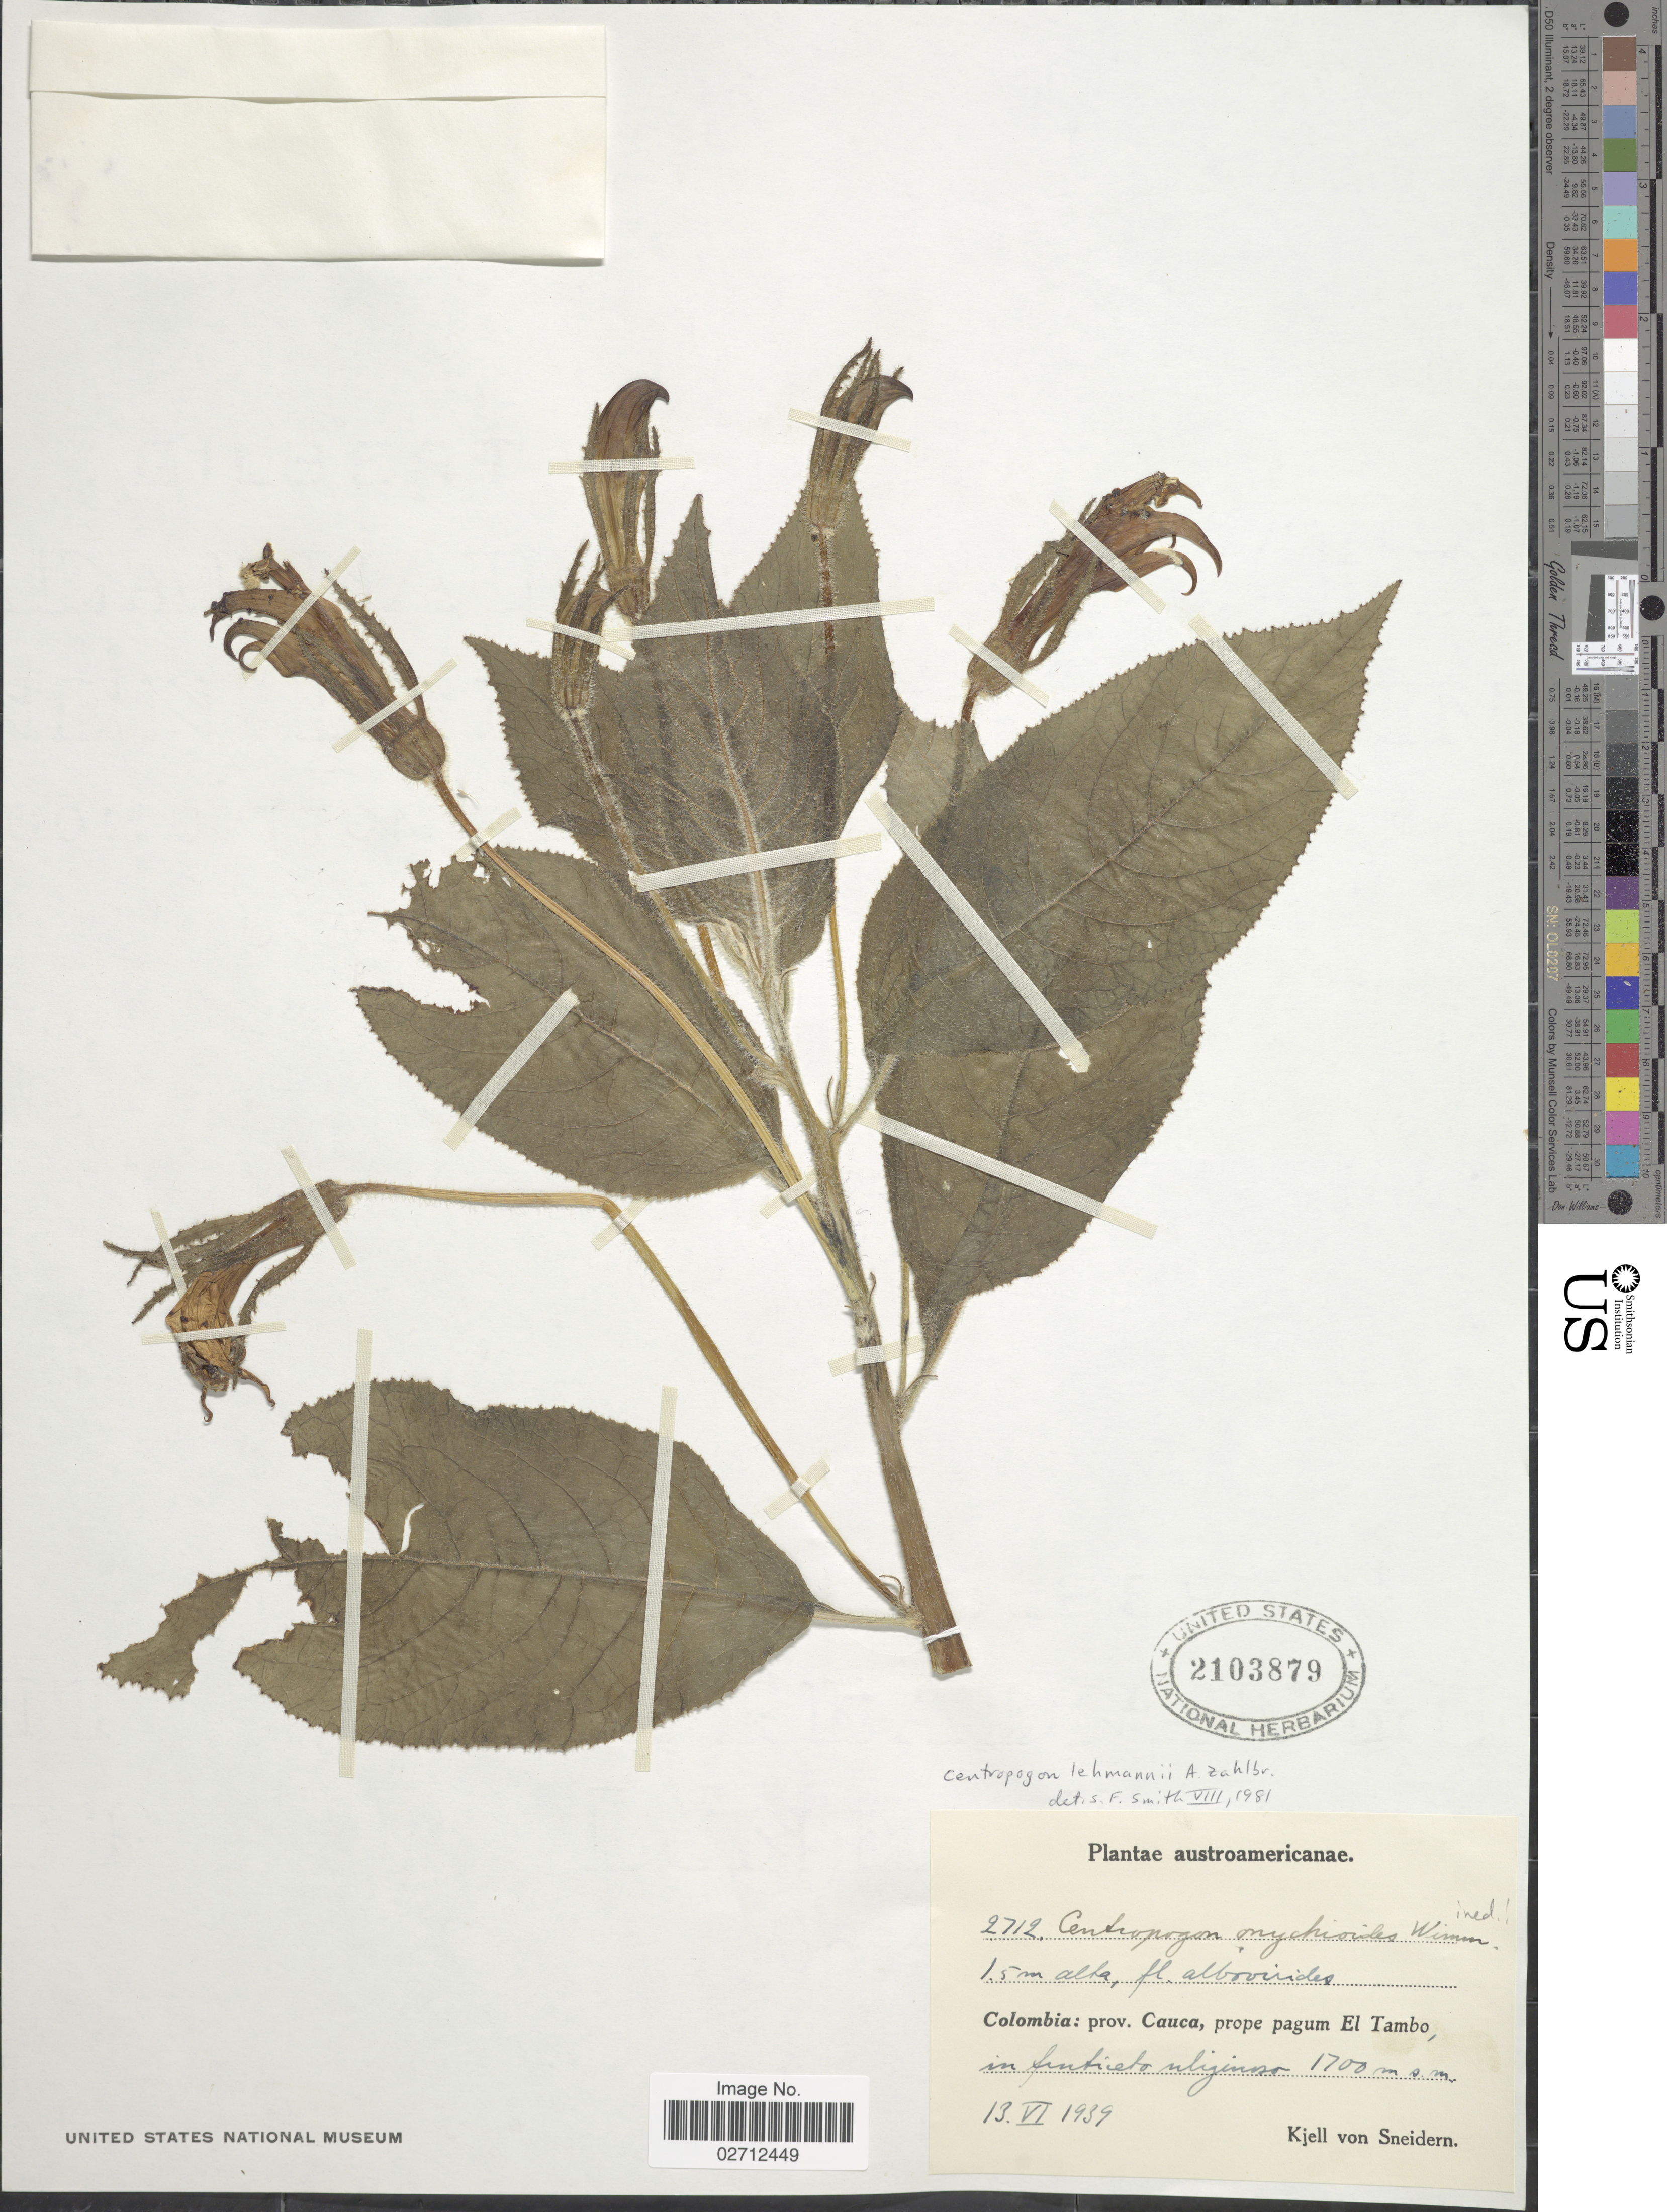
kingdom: Plantae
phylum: Tracheophyta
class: Magnoliopsida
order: Asterales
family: Campanulaceae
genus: Centropogon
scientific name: Centropogon lehmannii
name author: Zahlbr.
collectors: K. von Sneidern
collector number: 2712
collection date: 1939-06-13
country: Colombia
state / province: Cauca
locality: Prope pagum El Tambo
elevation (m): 1700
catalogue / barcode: US 2103879